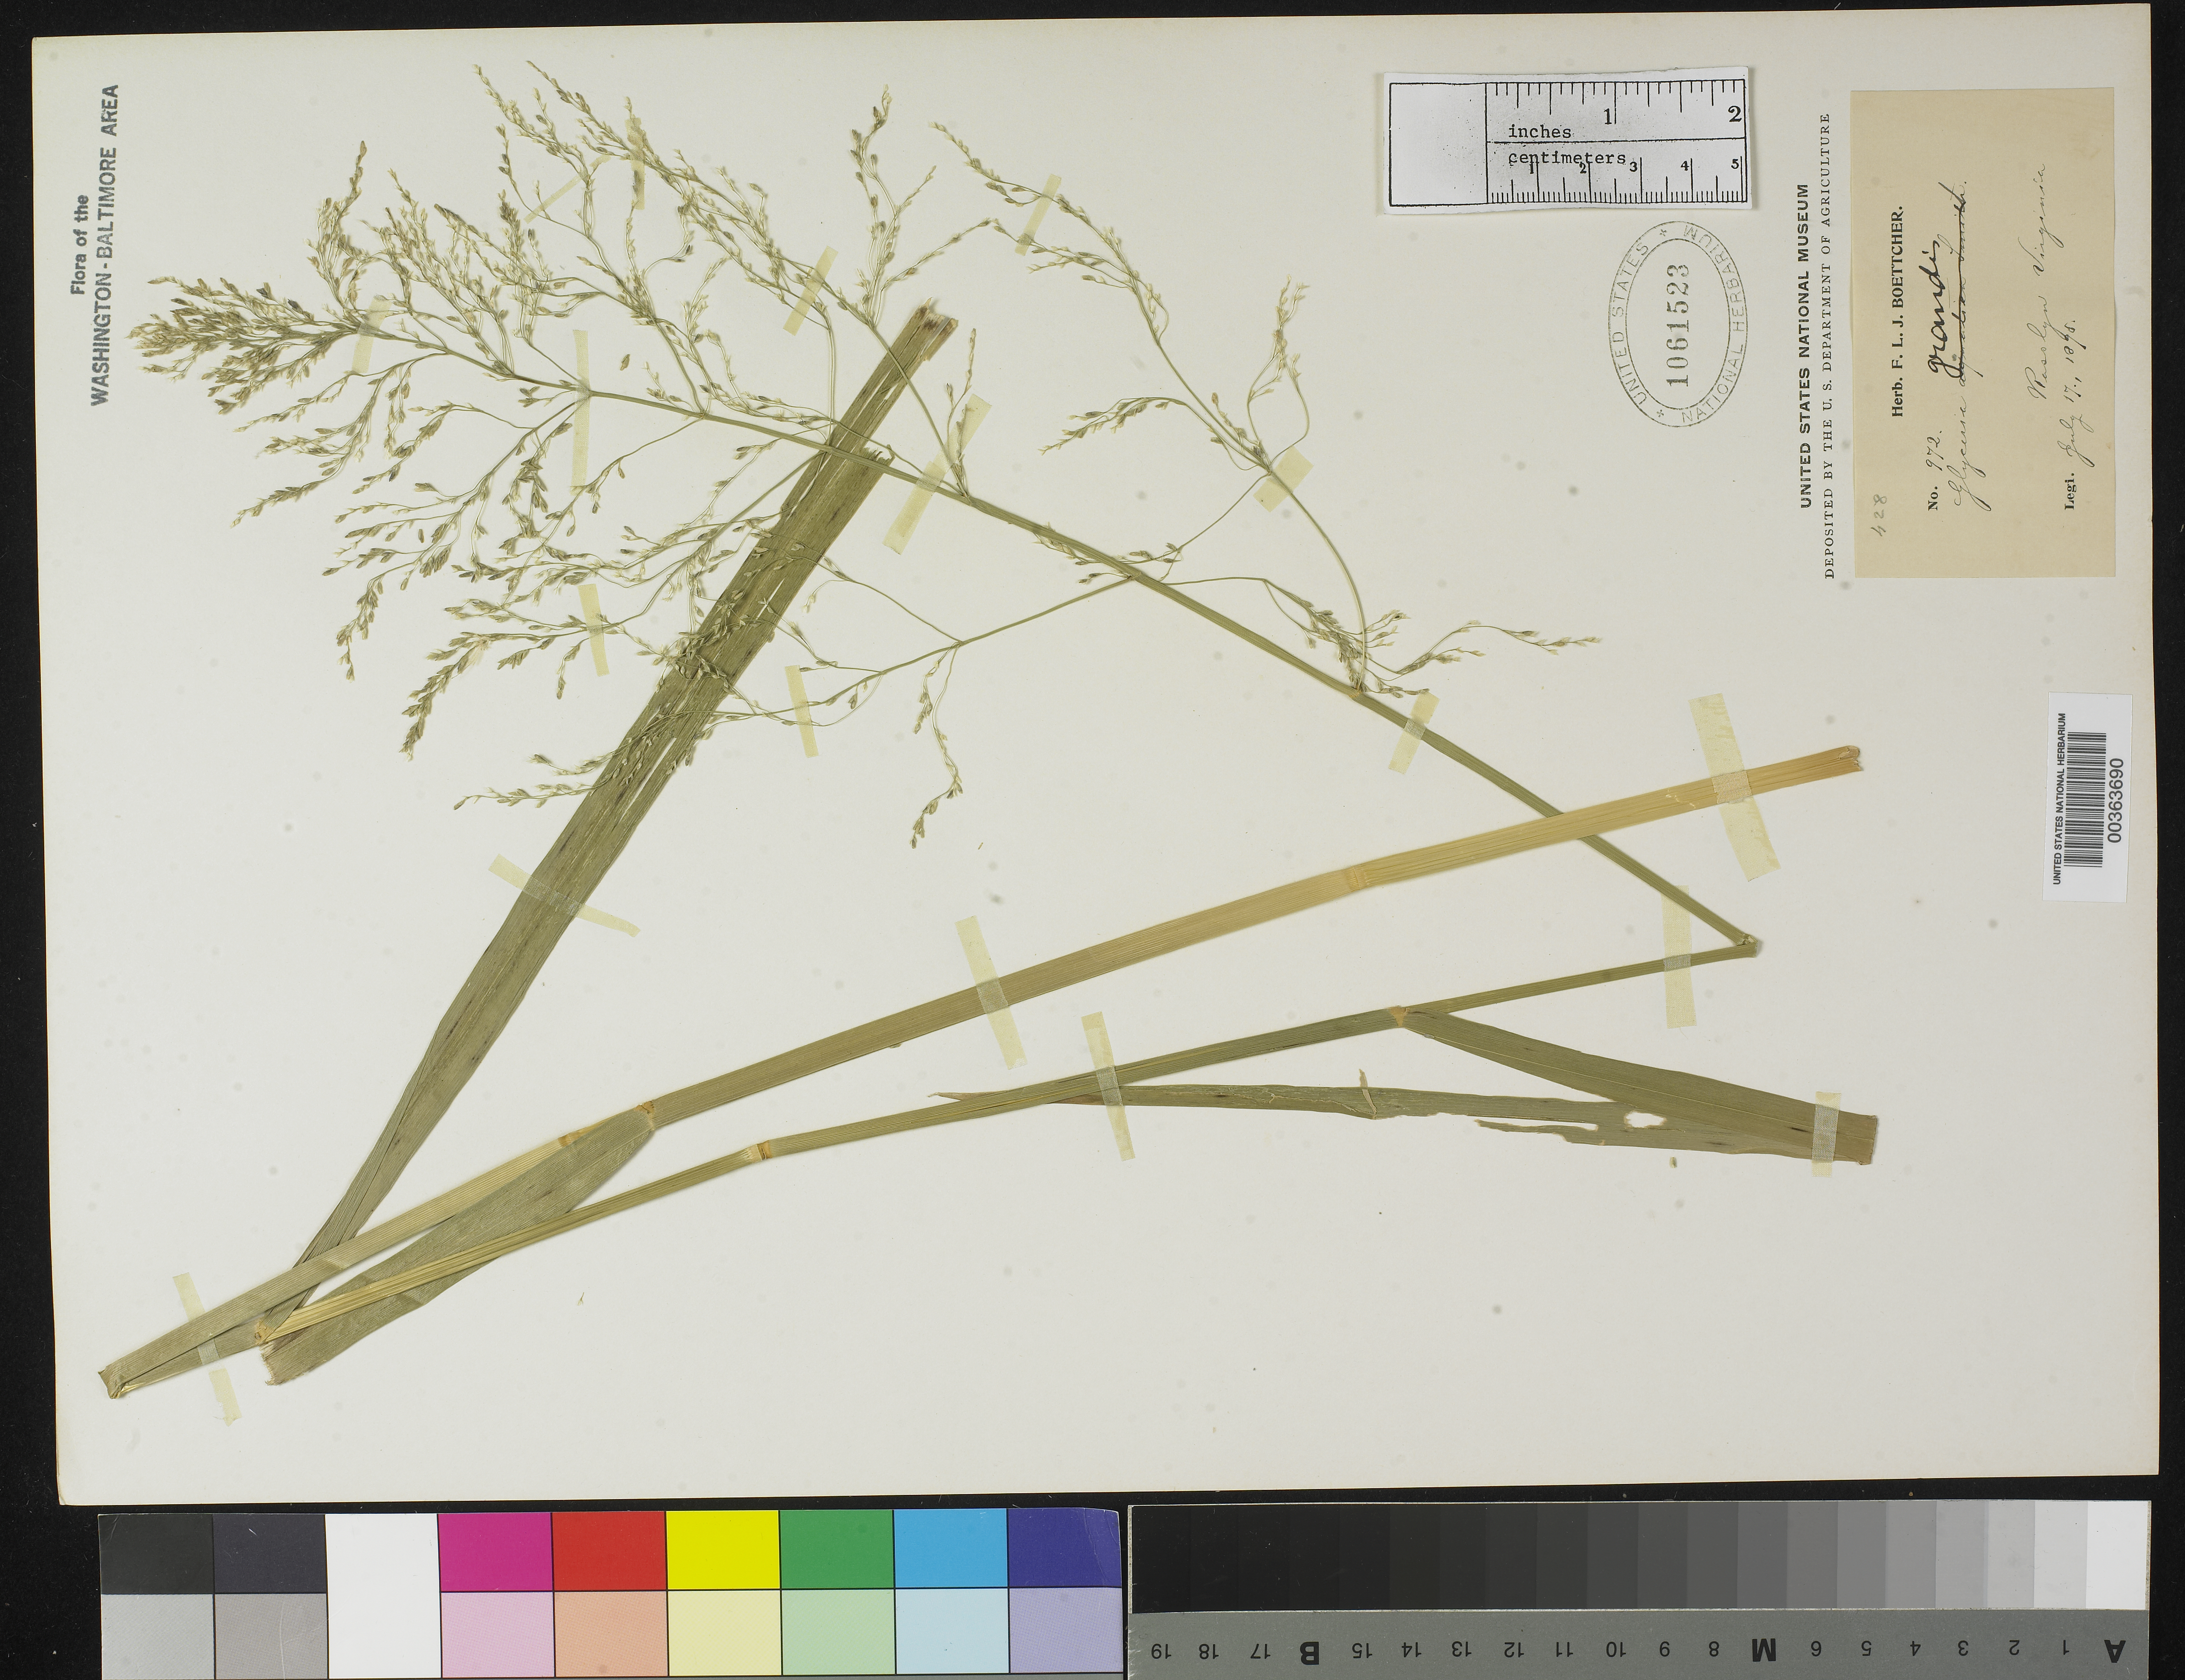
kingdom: Plantae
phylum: Tracheophyta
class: Liliopsida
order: Poales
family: Poaceae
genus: Glyceria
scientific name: Glyceria grandis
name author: S. Watson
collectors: F. Boettcher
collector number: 972 / 428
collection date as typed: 17 Jul 1895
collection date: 1895-07-17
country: United States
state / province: Virginia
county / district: Arlington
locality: Rosslyn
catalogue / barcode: US 1061523